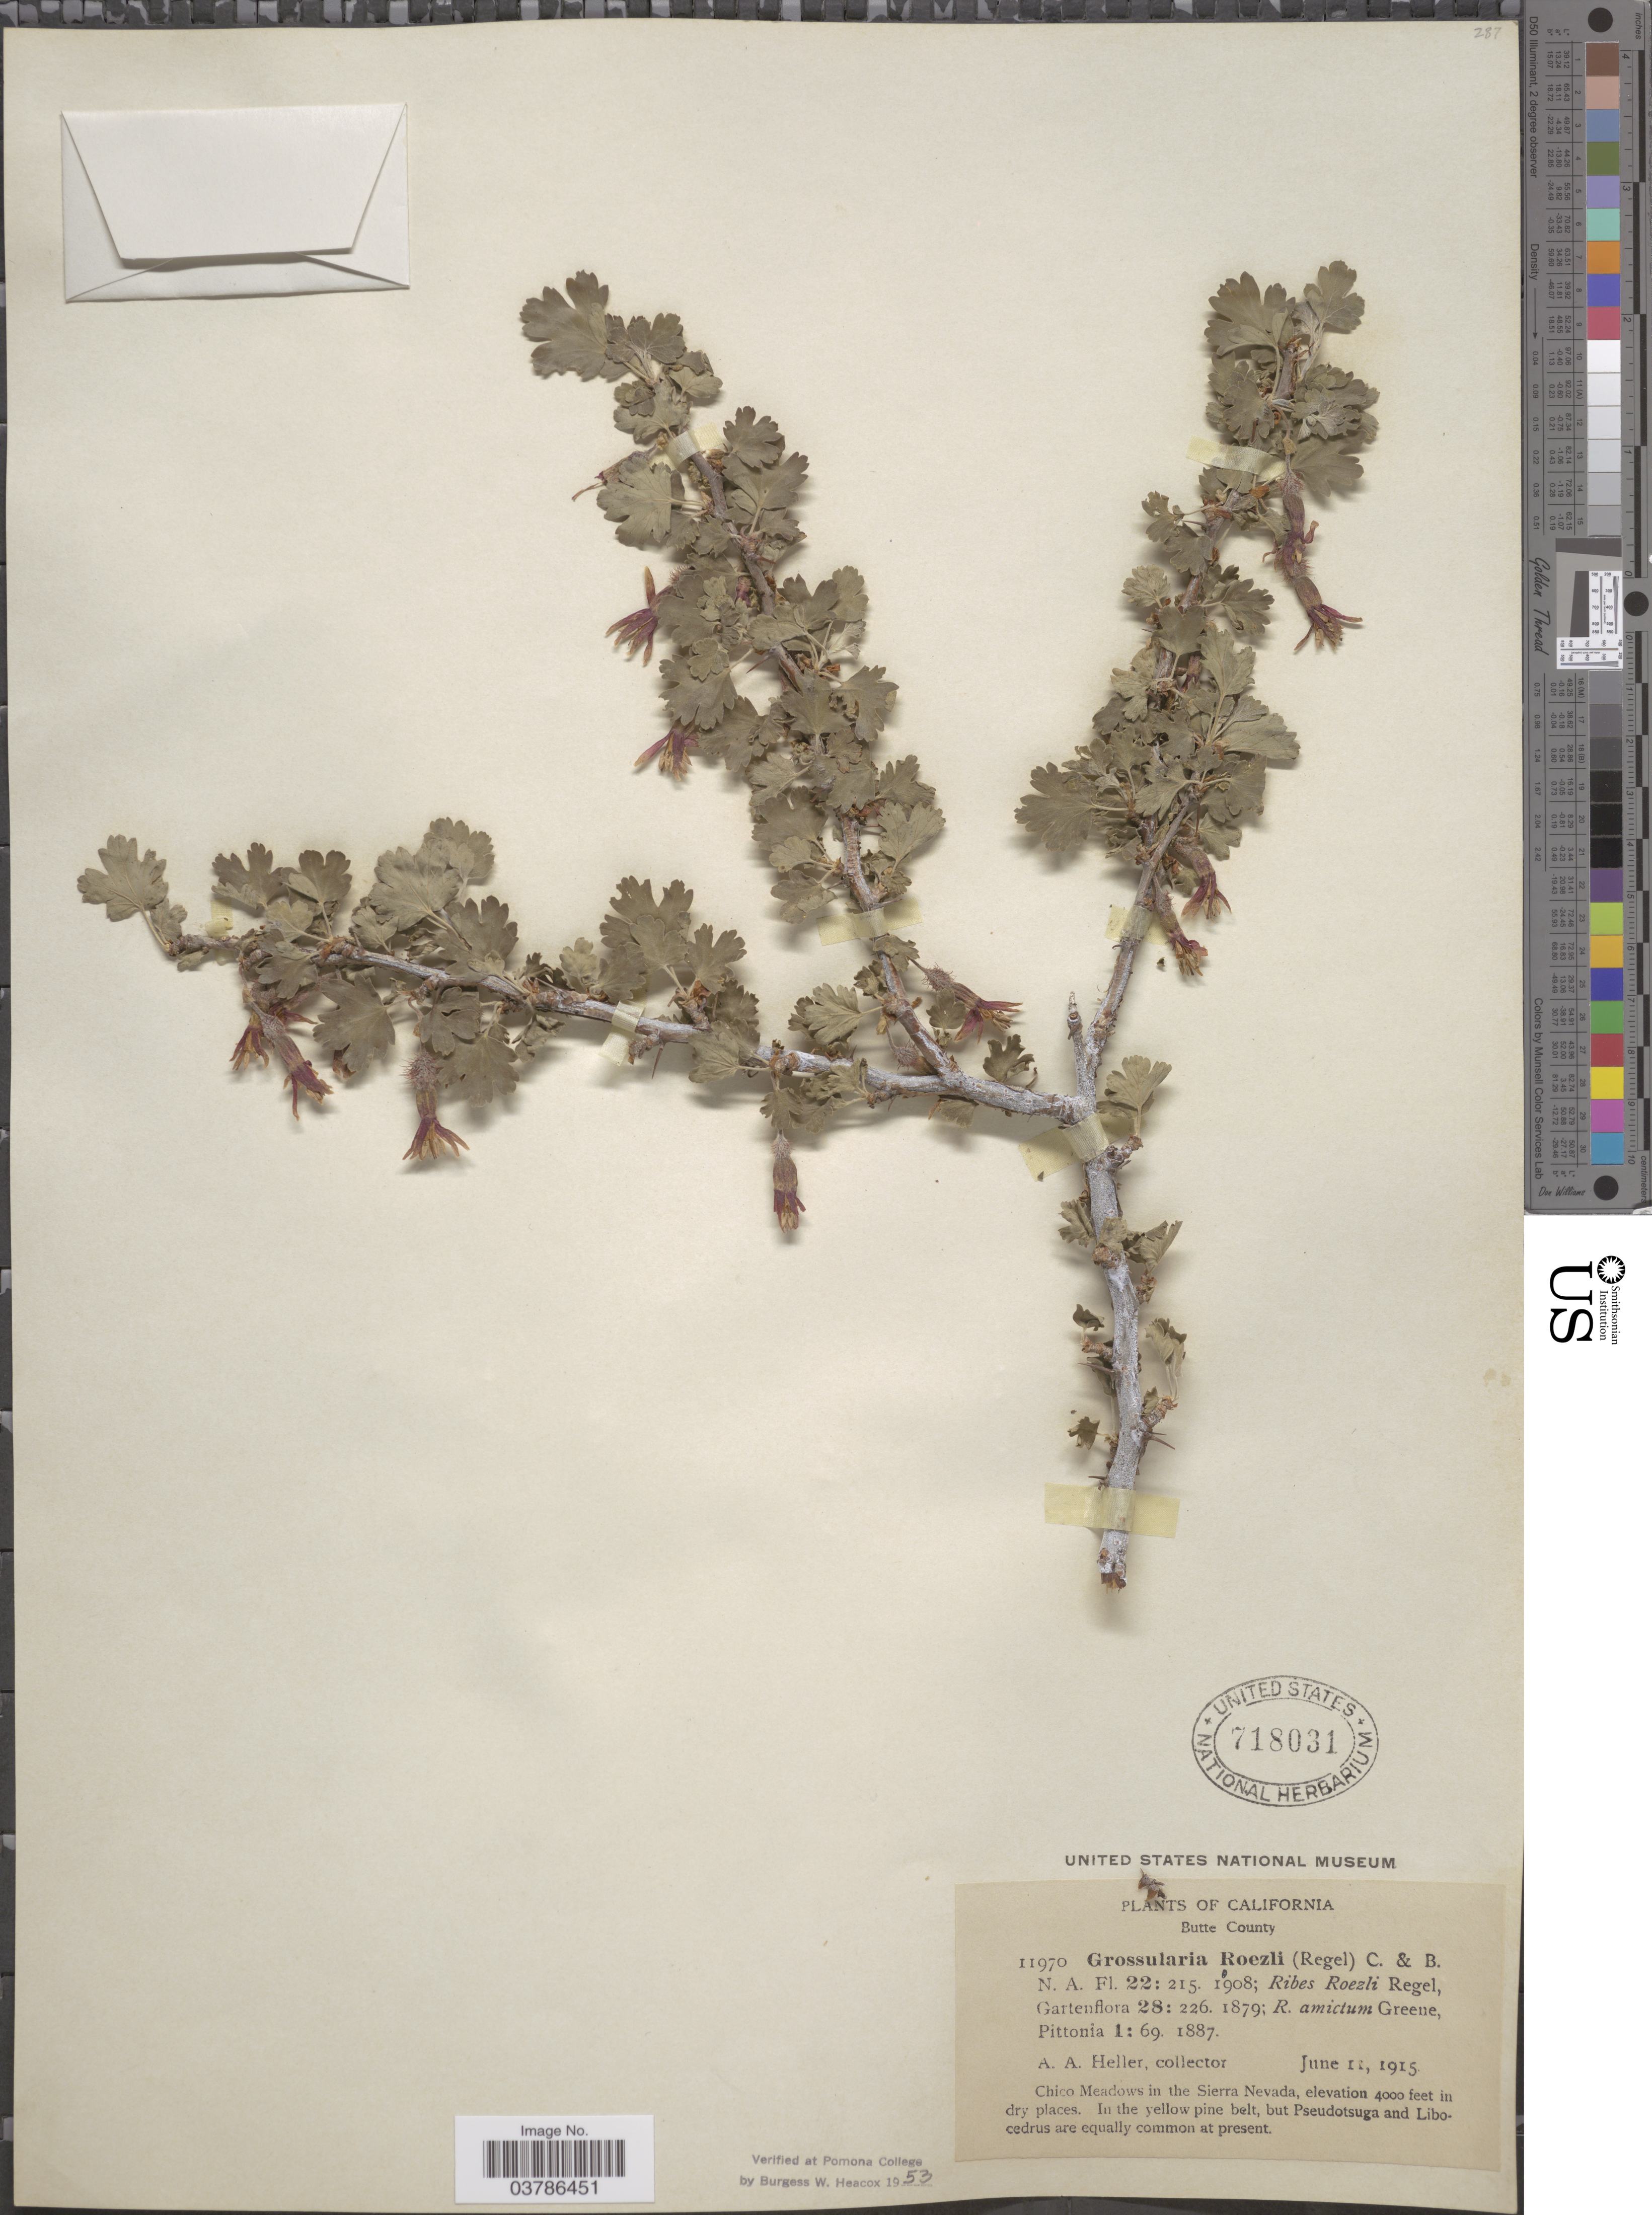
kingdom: Plantae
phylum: Tracheophyta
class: Magnoliopsida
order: Saxifragales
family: Grossulariaceae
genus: Ribes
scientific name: Ribes roezlii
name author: Regel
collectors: A. A. Heller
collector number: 11970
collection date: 1915-06-11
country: United States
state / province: California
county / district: Butte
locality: Butte County. Chico Meadows in the Sierra Nevada.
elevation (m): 1219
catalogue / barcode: US 718031